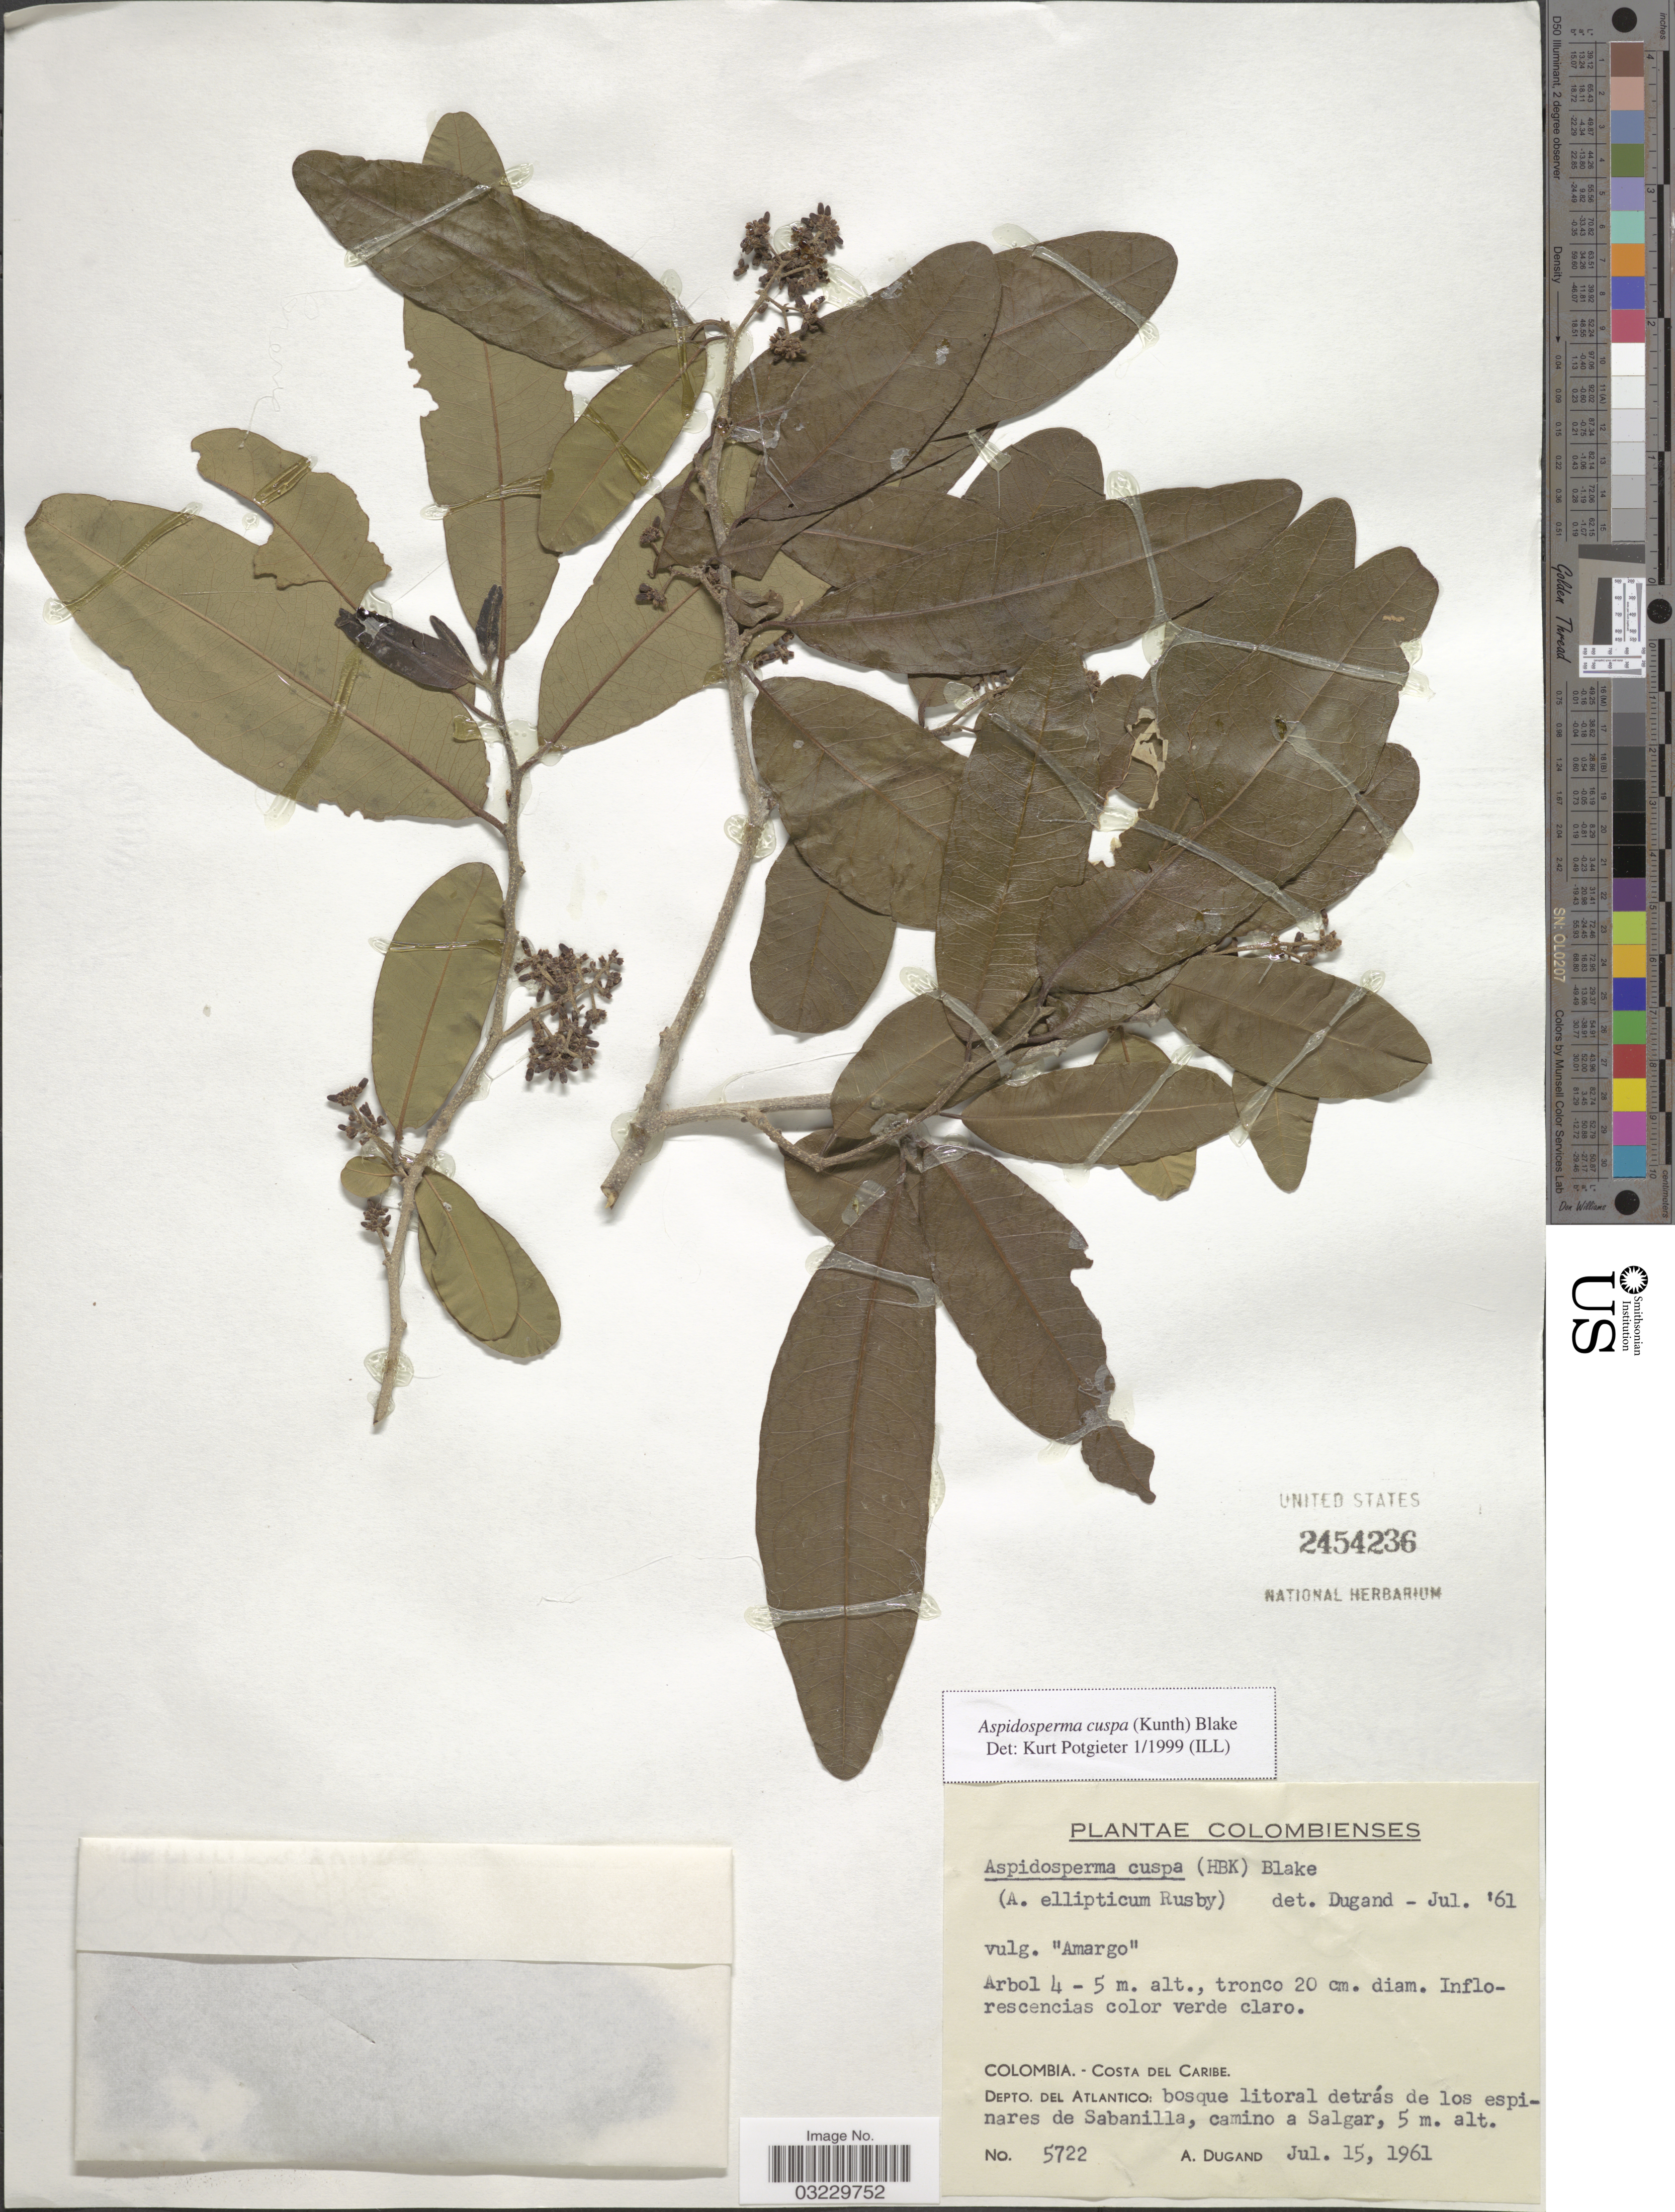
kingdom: Plantae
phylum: Tracheophyta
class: Magnoliopsida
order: Gentianales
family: Apocynaceae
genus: Aspidosperma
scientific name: Aspidosperma cuspa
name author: (Kunth) S.F. Blake ex Pittier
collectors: A. Dugand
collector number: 5722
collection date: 1961-07-15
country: Colombia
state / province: Atlántico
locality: Costa del Caribe. Depto. del Atlantico: bosque litoral detrás de los espinares de Sabanilla, camino a Salgar.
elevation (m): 5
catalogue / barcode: US 2454236